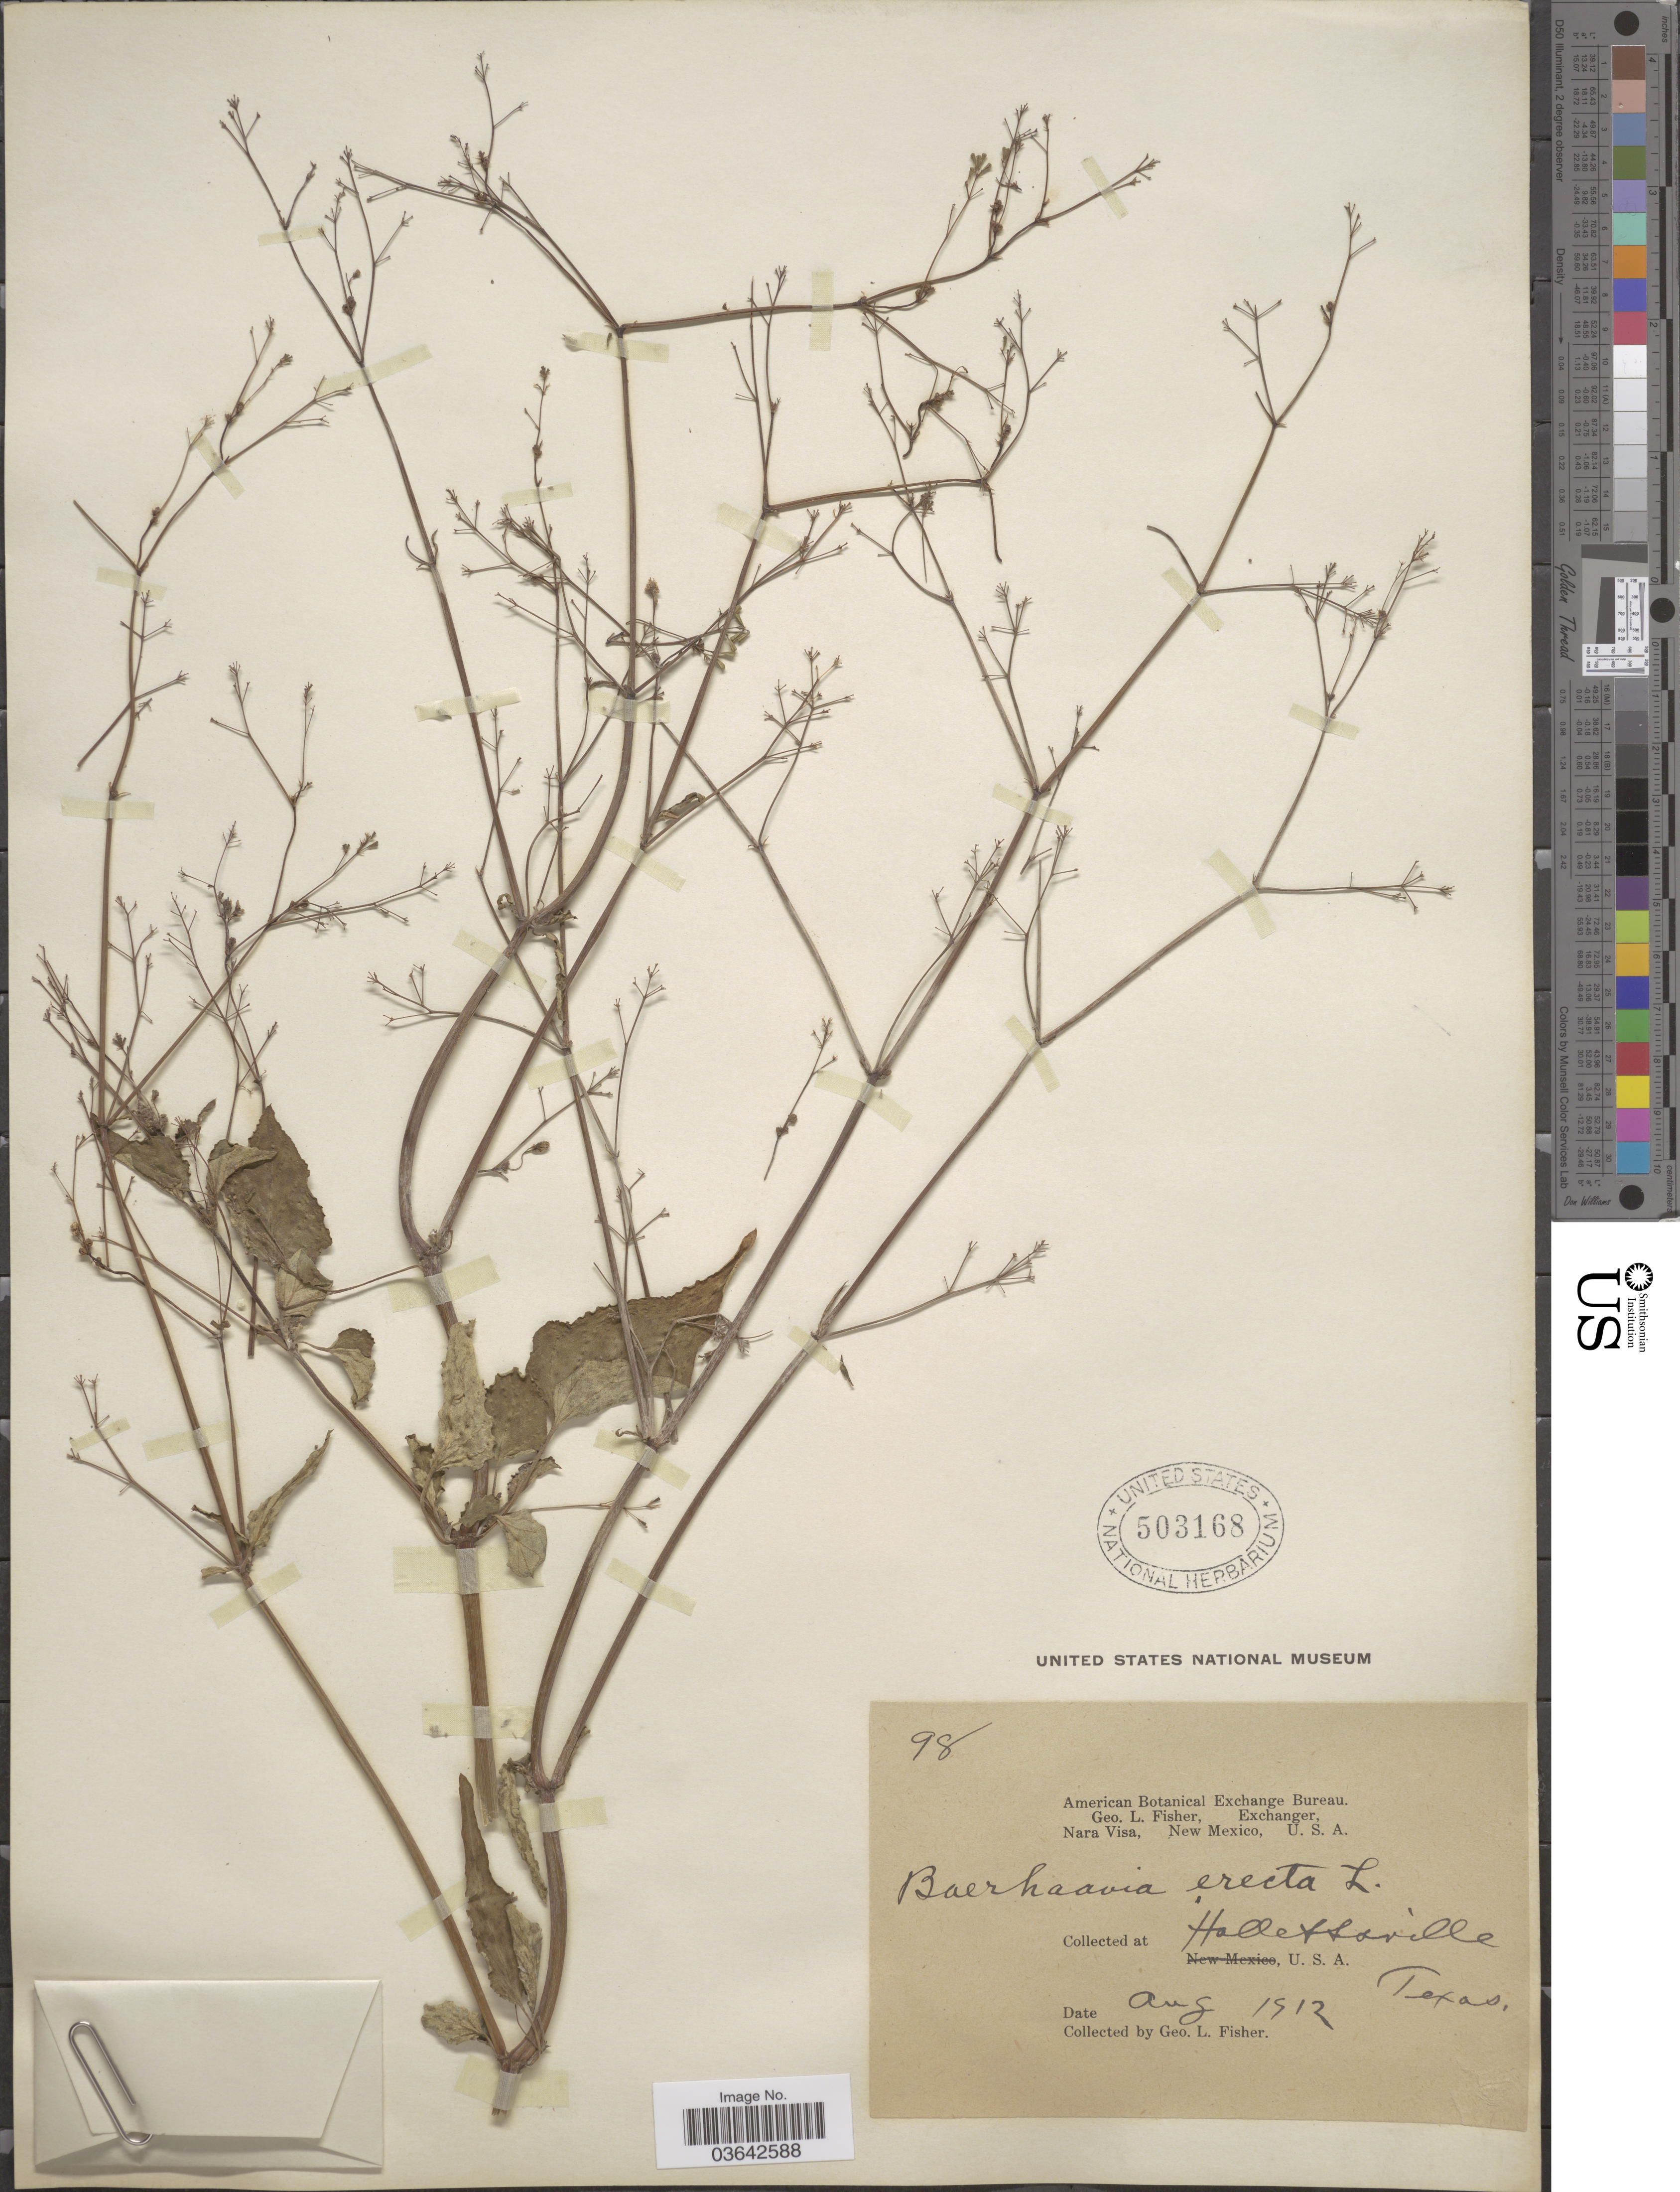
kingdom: Plantae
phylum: Tracheophyta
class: Magnoliopsida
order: Caryophyllales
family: Nyctaginaceae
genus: Boerhavia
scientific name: Boerhavia erecta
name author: L.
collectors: G. L. Fisher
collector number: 98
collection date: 1912-08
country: United States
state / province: Texas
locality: Hallettsville.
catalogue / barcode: US 503168